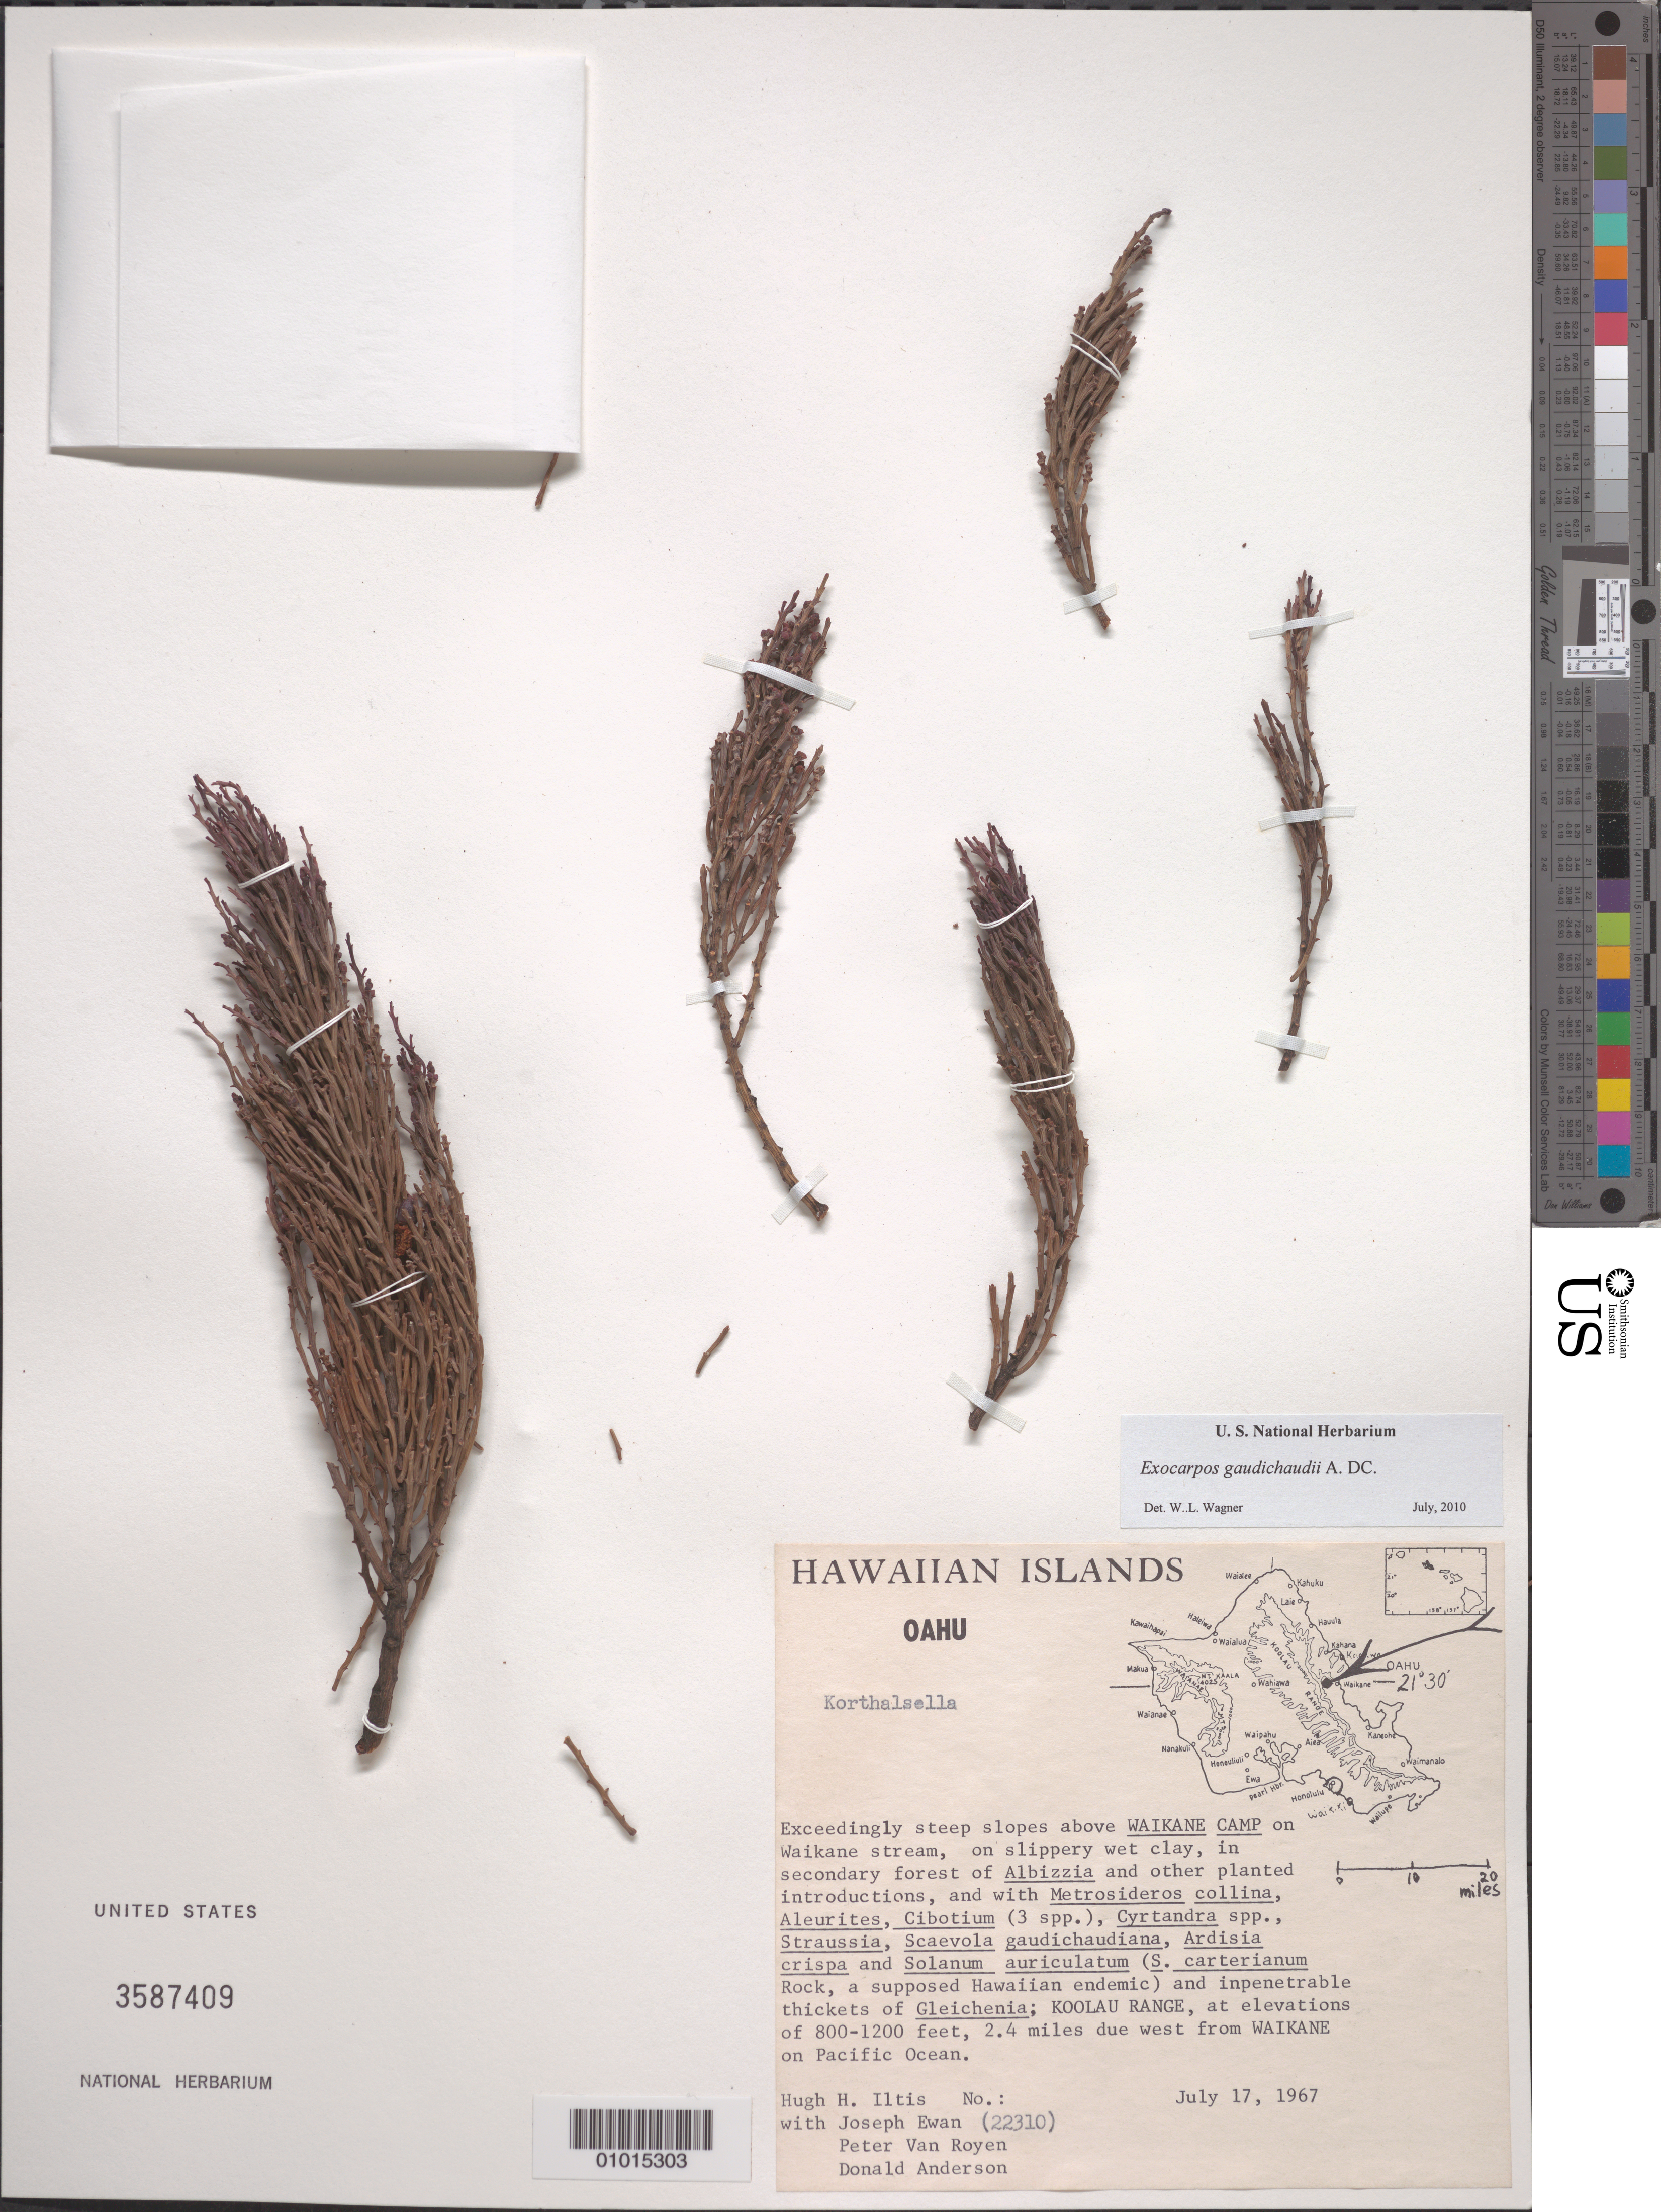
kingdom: Plantae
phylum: Tracheophyta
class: Magnoliopsida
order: Santalales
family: Santalaceae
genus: Exocarpos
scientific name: Exocarpos gaudichaudii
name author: A. DC.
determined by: Wagner, W. L., (BOT), Smithsonian Institution - National Museum of Natural History (UNITED STATES)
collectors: J. A. Ewan, Hugo Iltis, P. van Royen & D. Anderson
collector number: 22310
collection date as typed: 17 Jul 1976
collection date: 1976-07-17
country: United States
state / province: Hawaii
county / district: Honolulu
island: Oahu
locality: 2.4 miles due west from Waikane on Pacific Ocean. Slopes above Waikane Camp on Waikane stream, in secondary forest of Albizzia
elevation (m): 800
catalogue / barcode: US 3587409